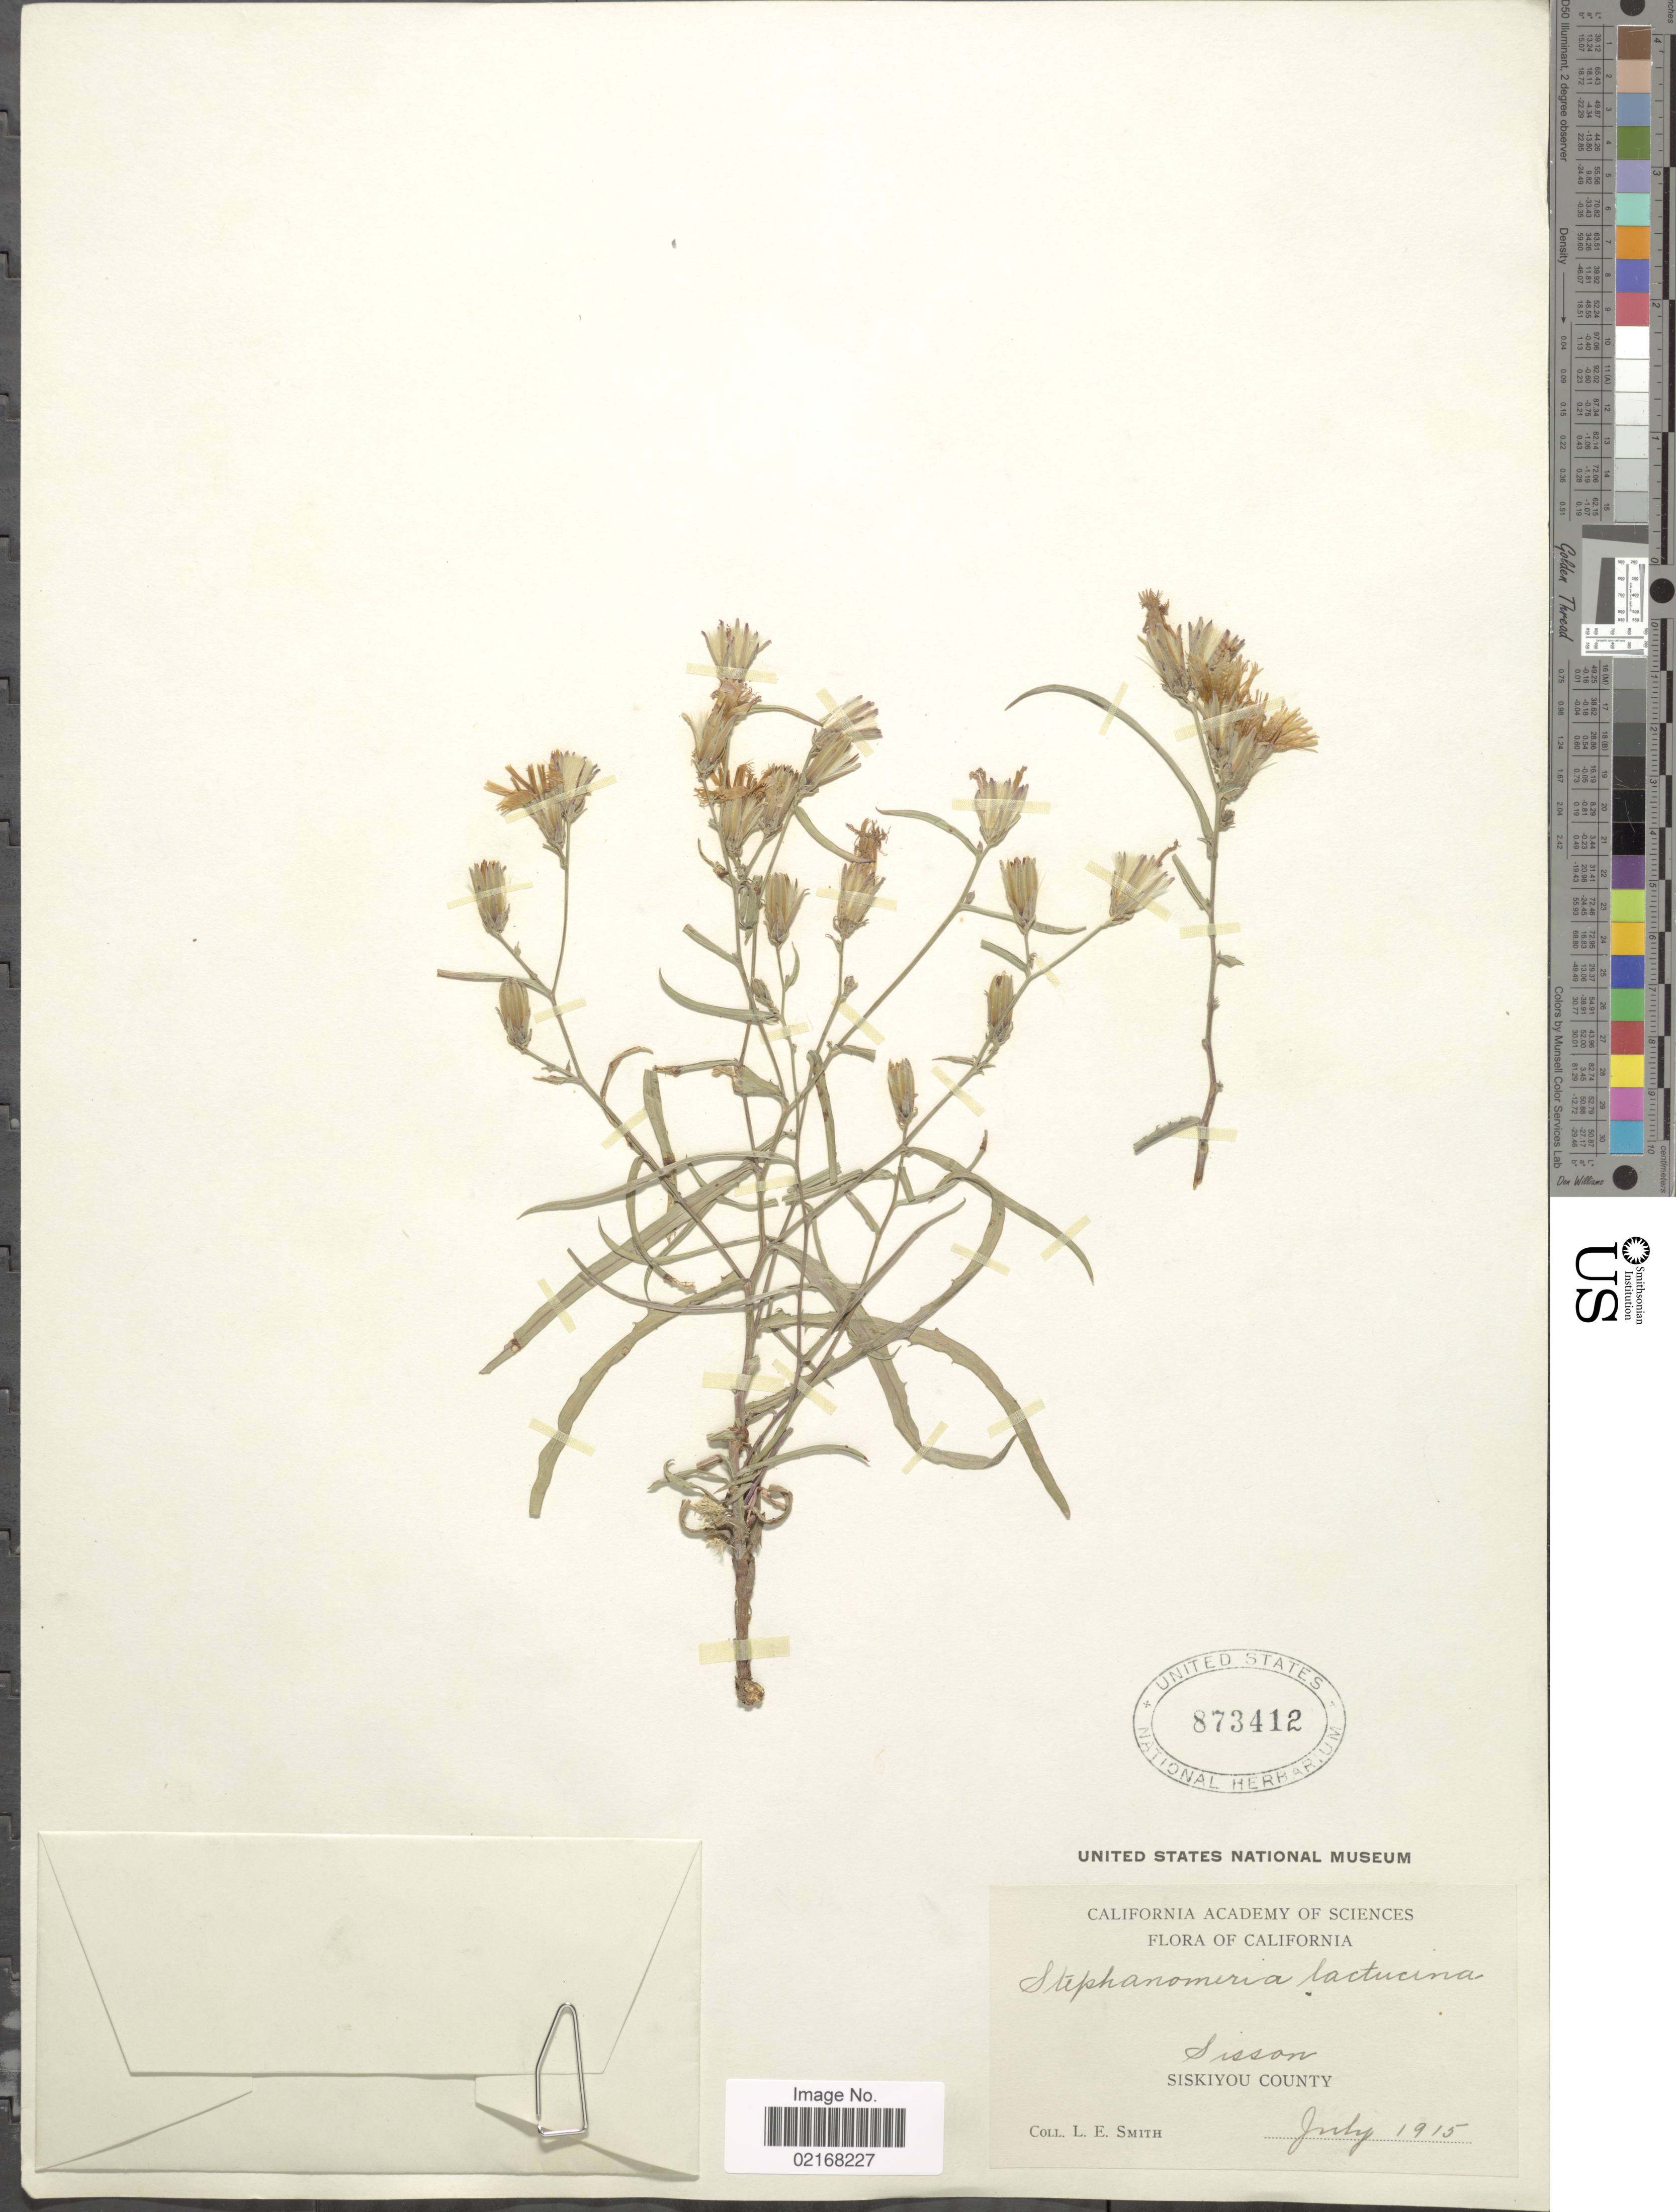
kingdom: Plantae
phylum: Tracheophyta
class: Magnoliopsida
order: Asterales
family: Asteraceae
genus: Stephanomeria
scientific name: Stephanomeria lactucina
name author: A. Gray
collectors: L. E. Smith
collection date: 1915-07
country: United States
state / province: California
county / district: Siskiyou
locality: Sisson. Siskiyou County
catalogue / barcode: US 873412